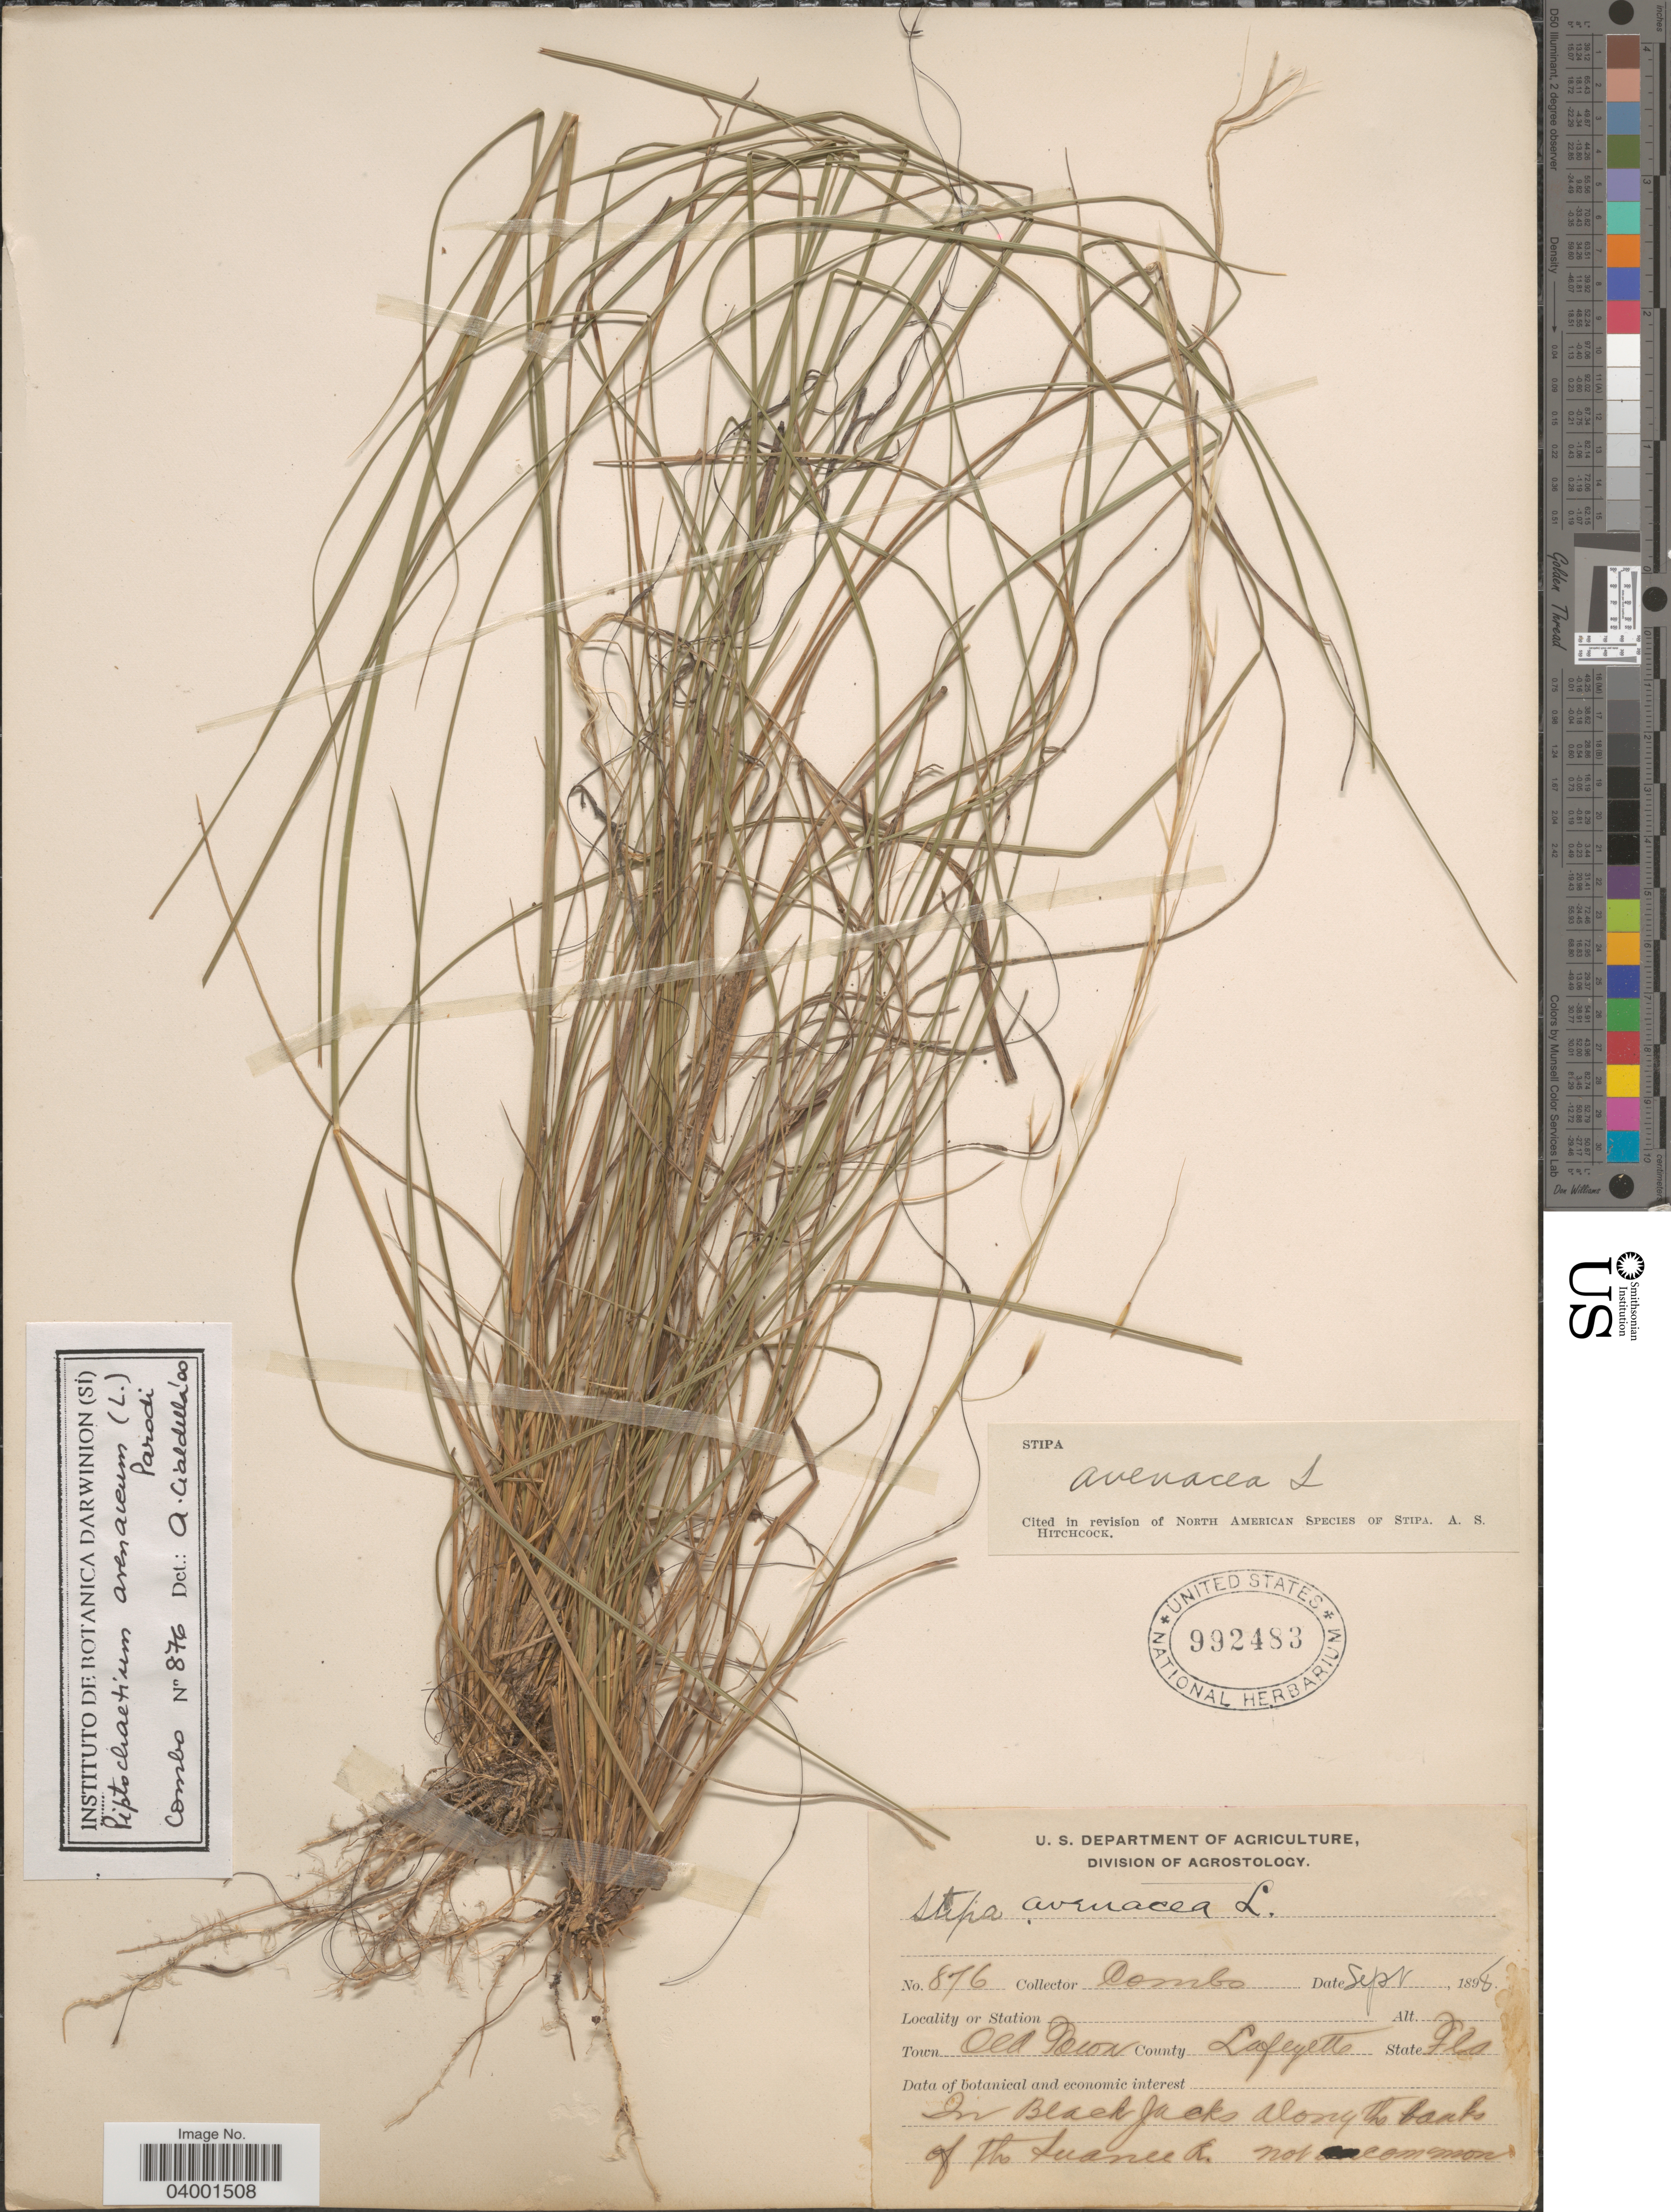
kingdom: Plantae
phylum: Tracheophyta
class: Liliopsida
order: Poales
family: Poaceae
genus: Piptochaetium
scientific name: Piptochaetium avenaceum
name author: (L.) Parodi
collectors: -. Combs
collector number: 876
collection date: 1898-09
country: United States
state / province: Florida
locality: Town Old Town. County Lafayette. In Beach Jacks along the banks of the Suanee.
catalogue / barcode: US 992483